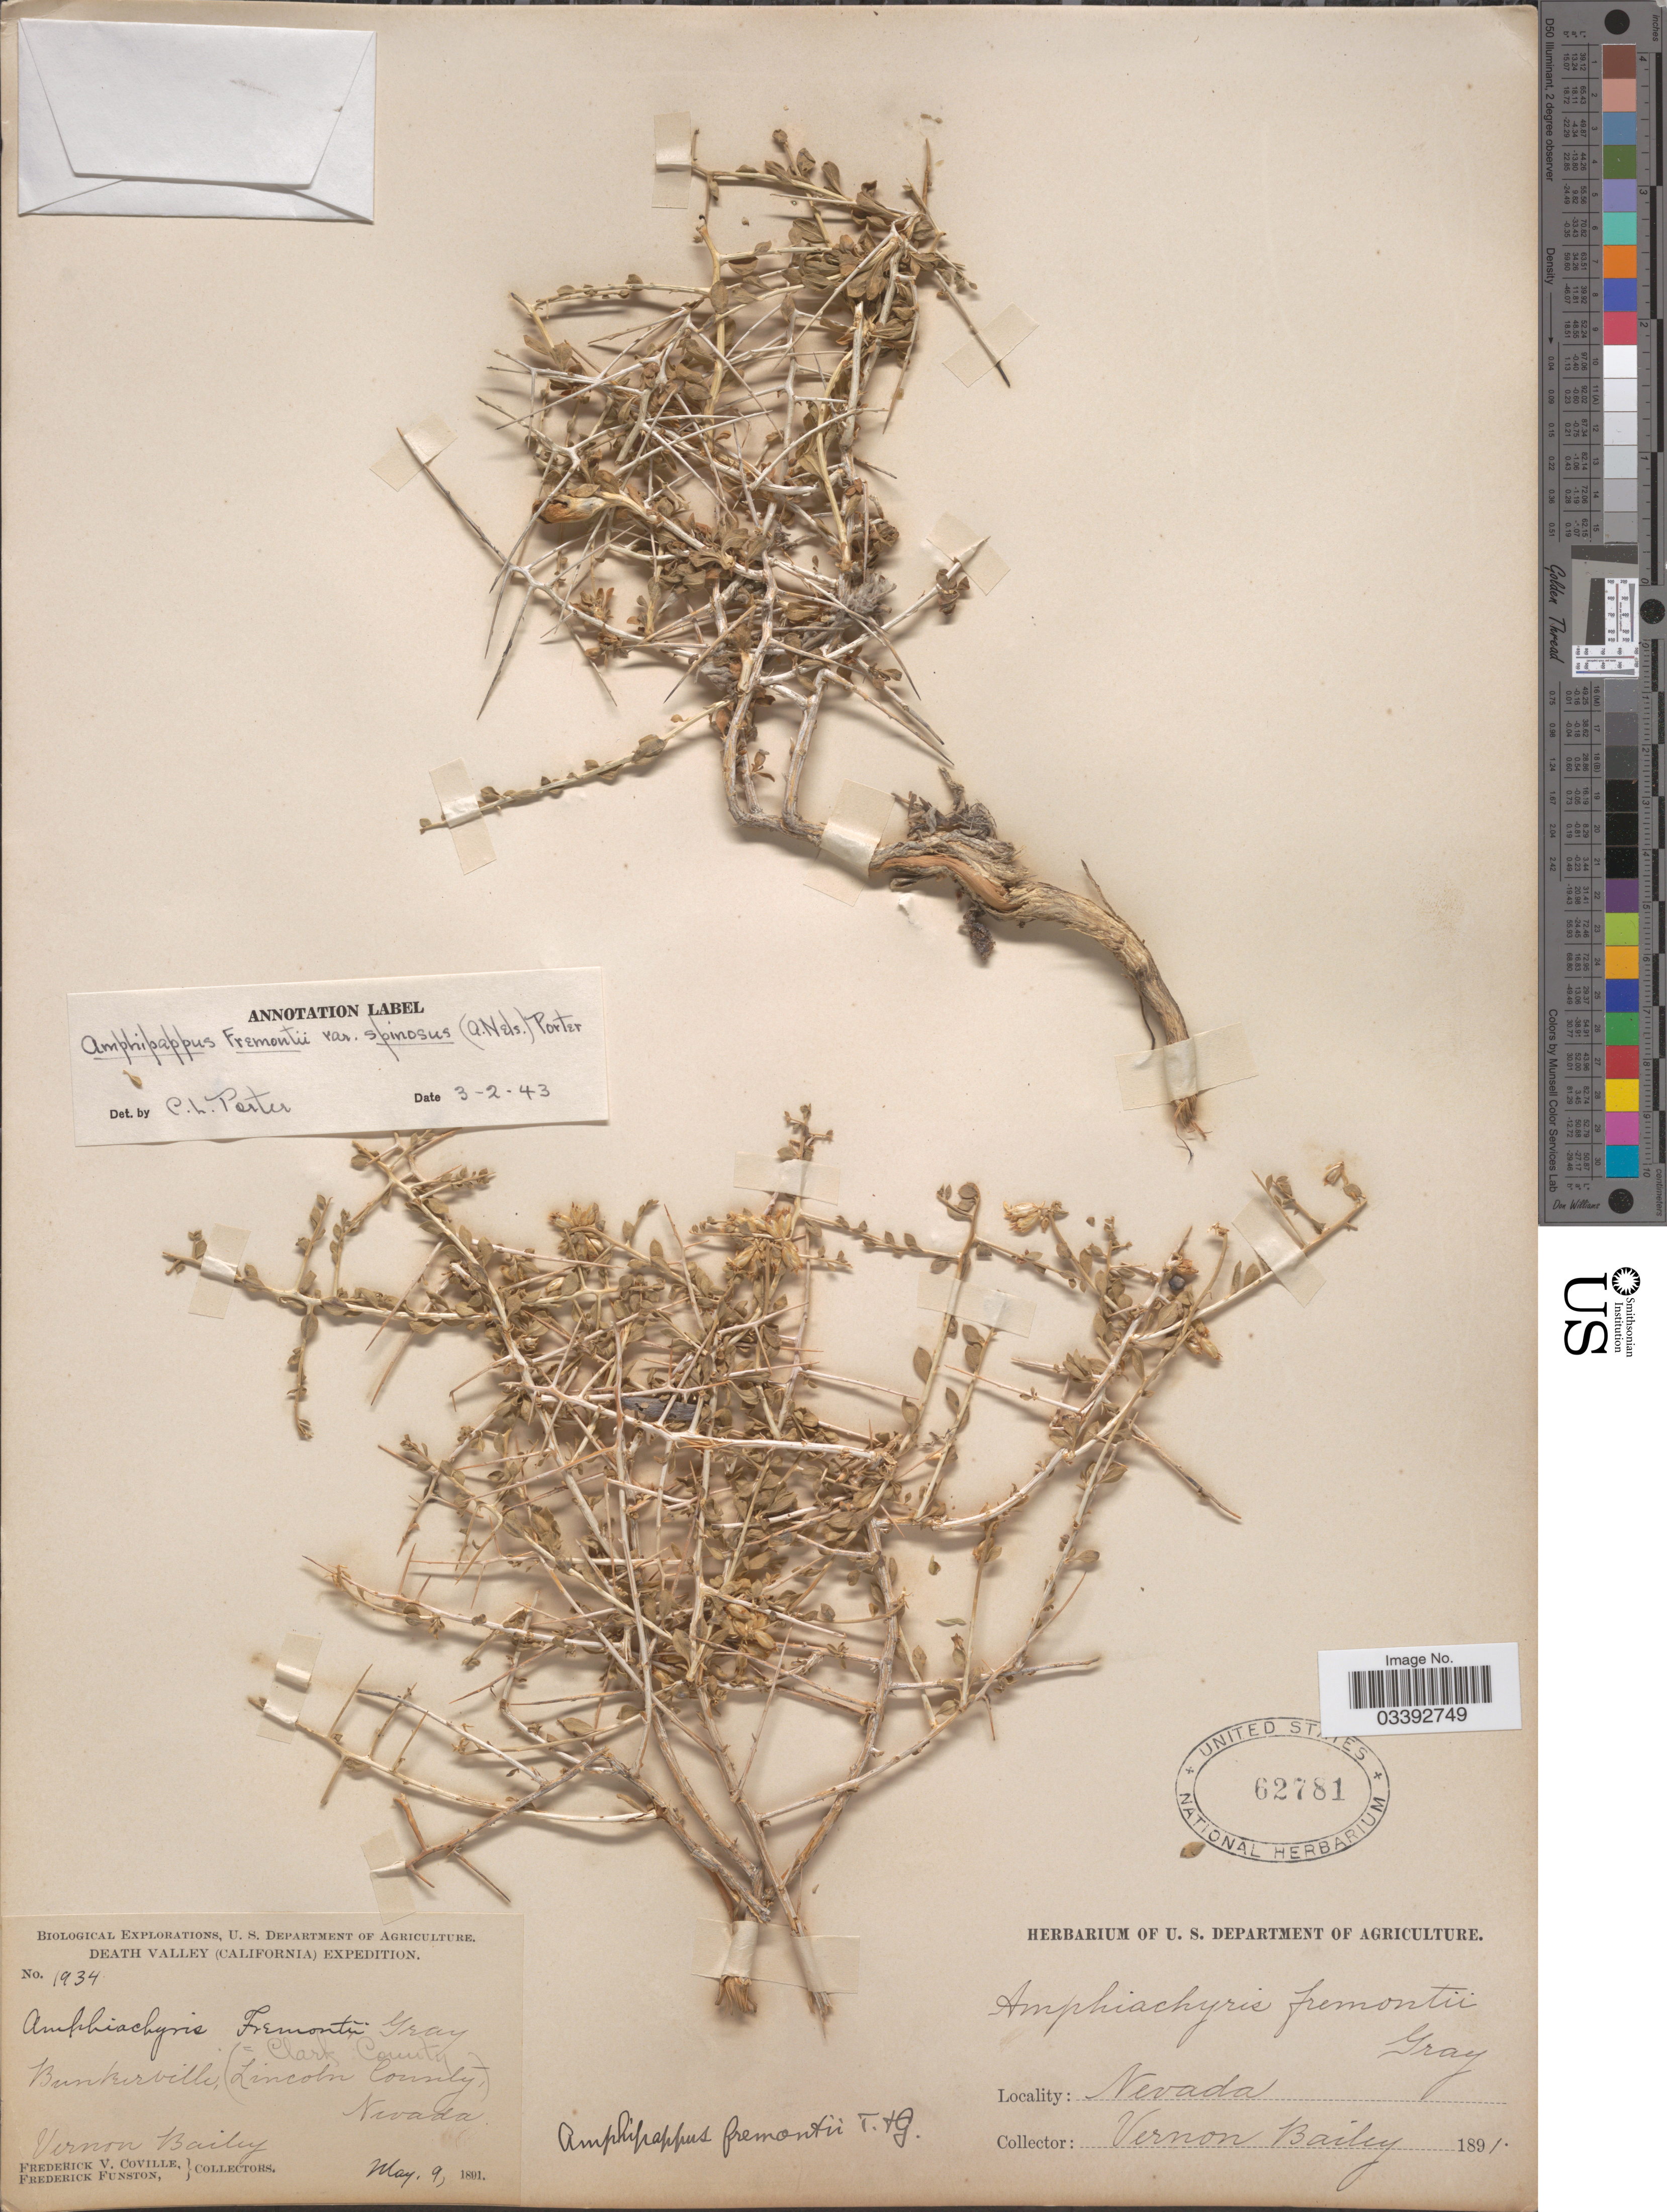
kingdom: Plantae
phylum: Tracheophyta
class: Magnoliopsida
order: Asterales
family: Asteraceae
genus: Amphipappus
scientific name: Amphipappus fremontii var. spinosus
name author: (A. Nelson) Ced. Porter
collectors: V. O. Bailey, F. V. Coville & F. Funston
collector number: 1934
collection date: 1891-05-09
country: United States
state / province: Nevada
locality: Death Valley. Bunkerville, (=Clark County Lincoln County).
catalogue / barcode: US 62781